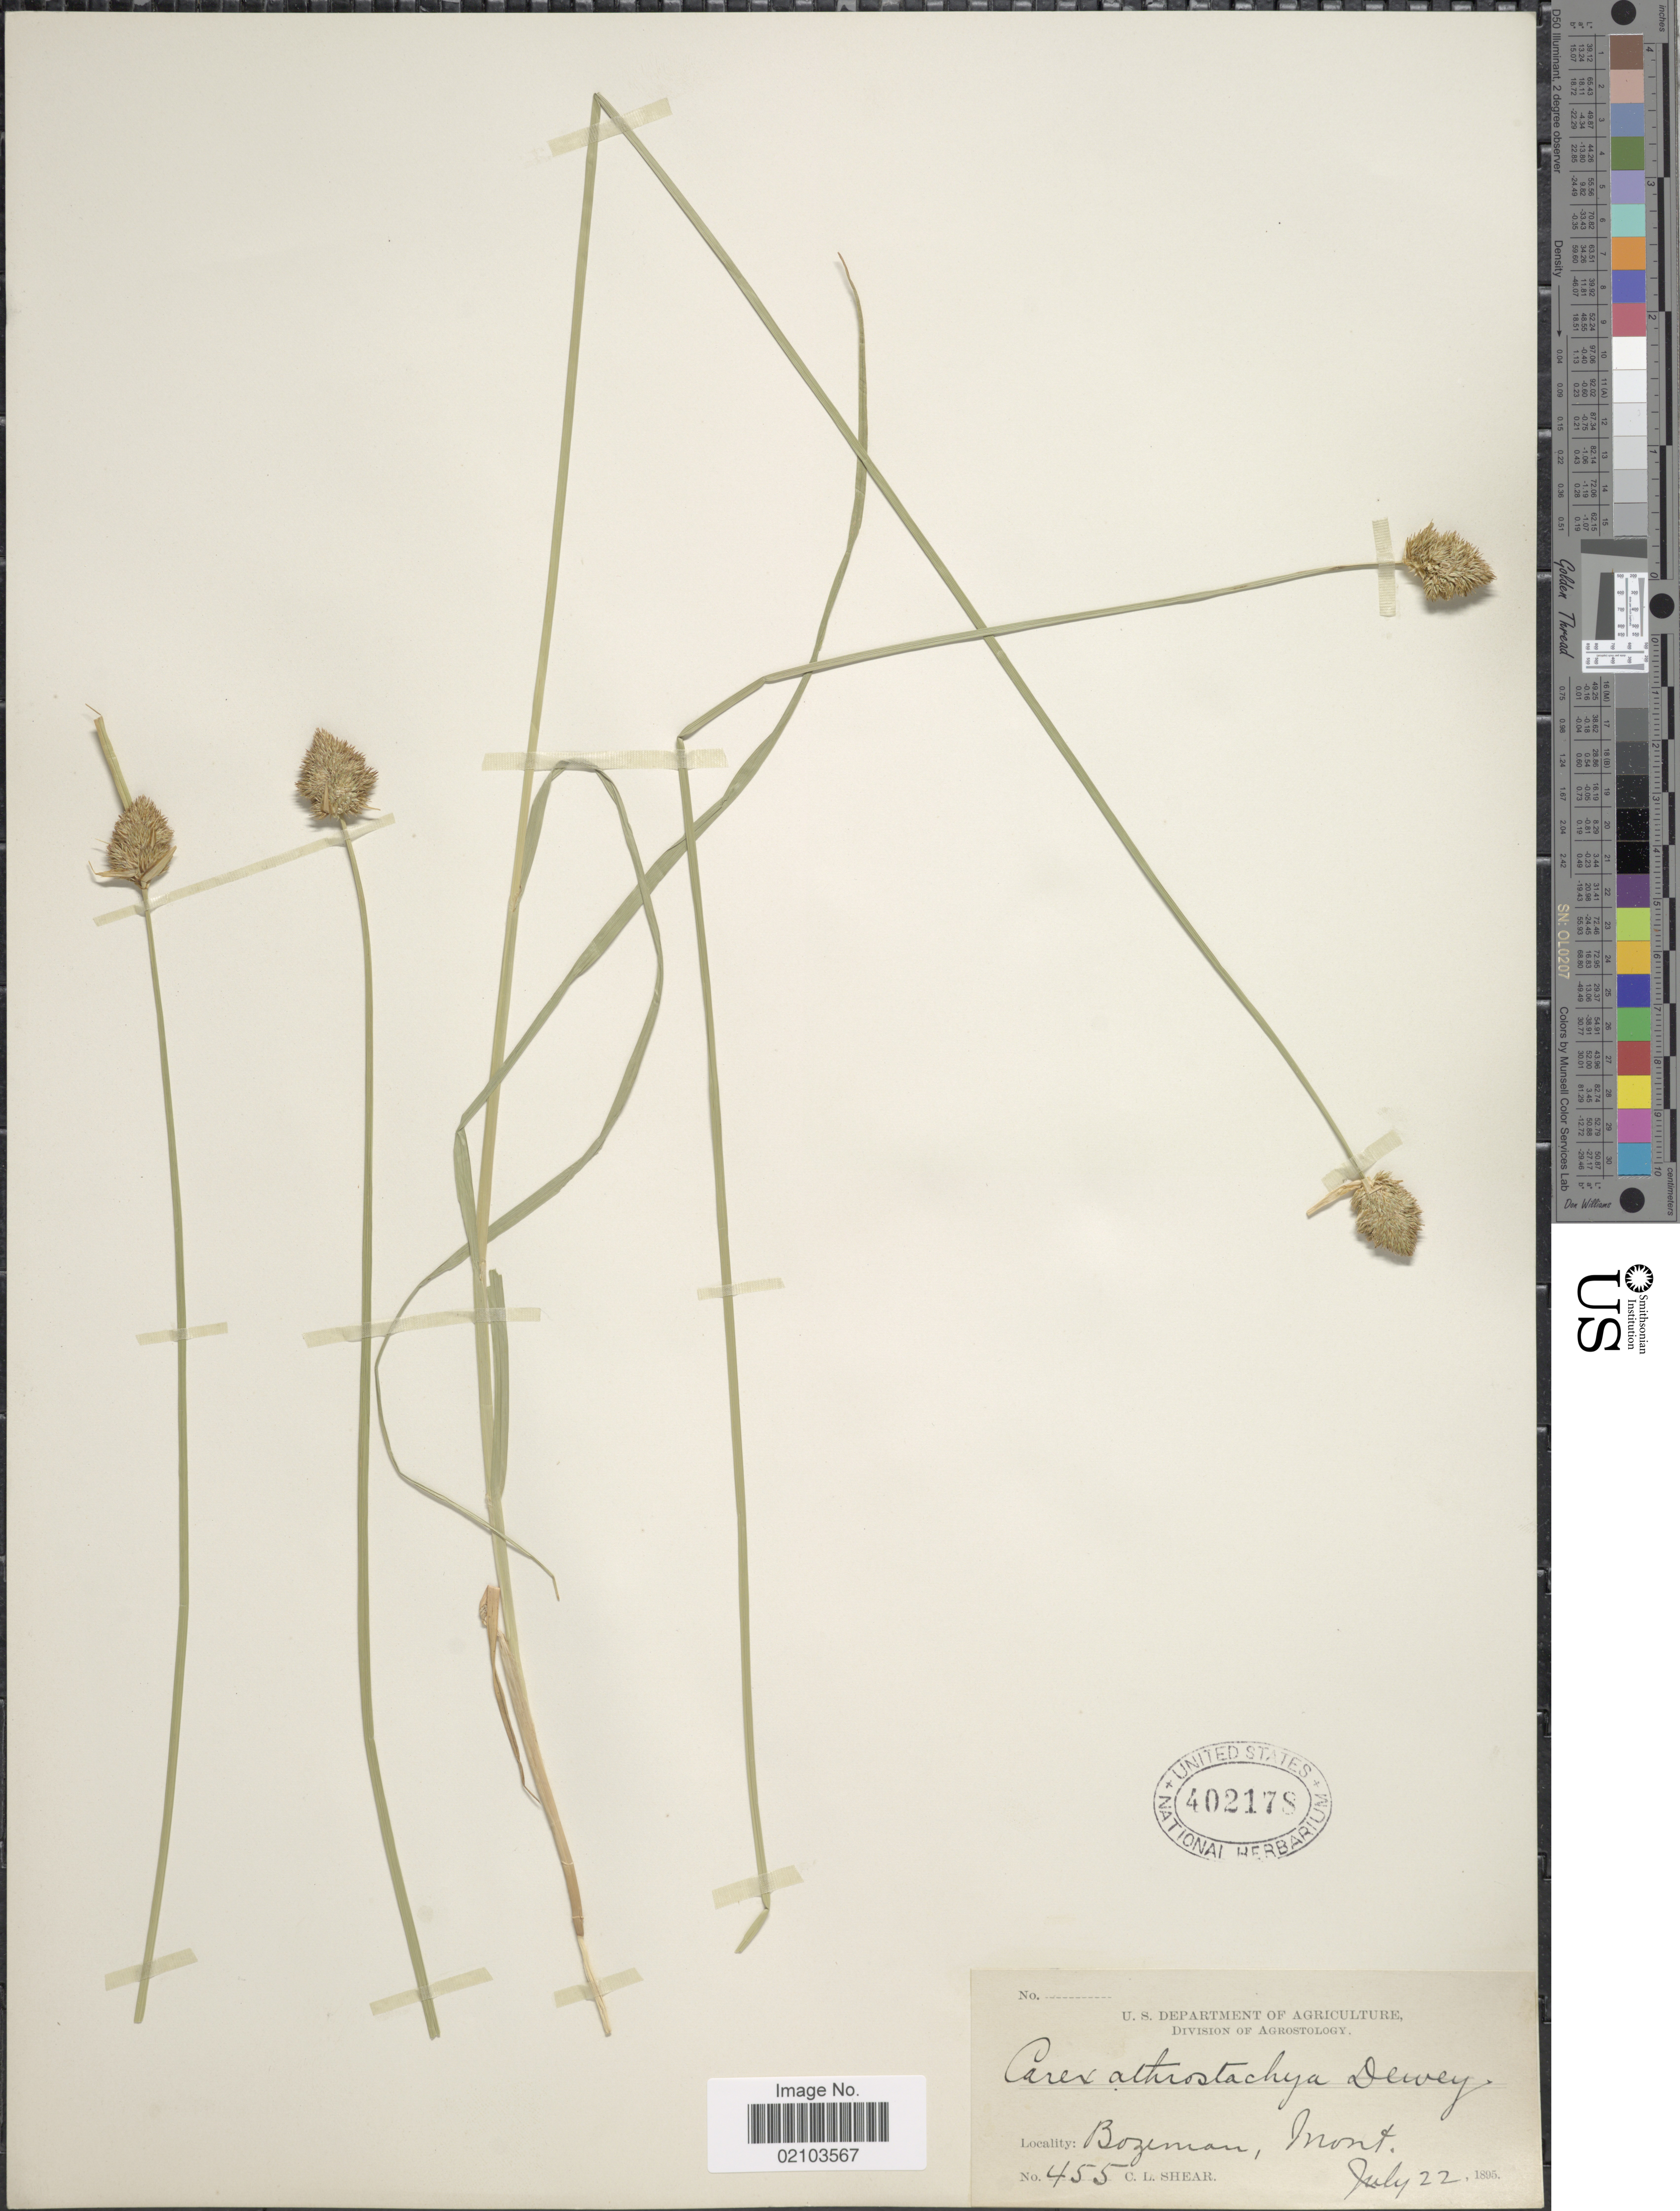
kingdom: Plantae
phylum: Tracheophyta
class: Liliopsida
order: Poales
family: Cyperaceae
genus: Carex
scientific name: Carex athrostachya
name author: Olney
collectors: C. L. Shear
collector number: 455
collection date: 1895-07-22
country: United States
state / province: Montana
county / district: Gallatin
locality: Bozeman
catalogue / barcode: US 402178